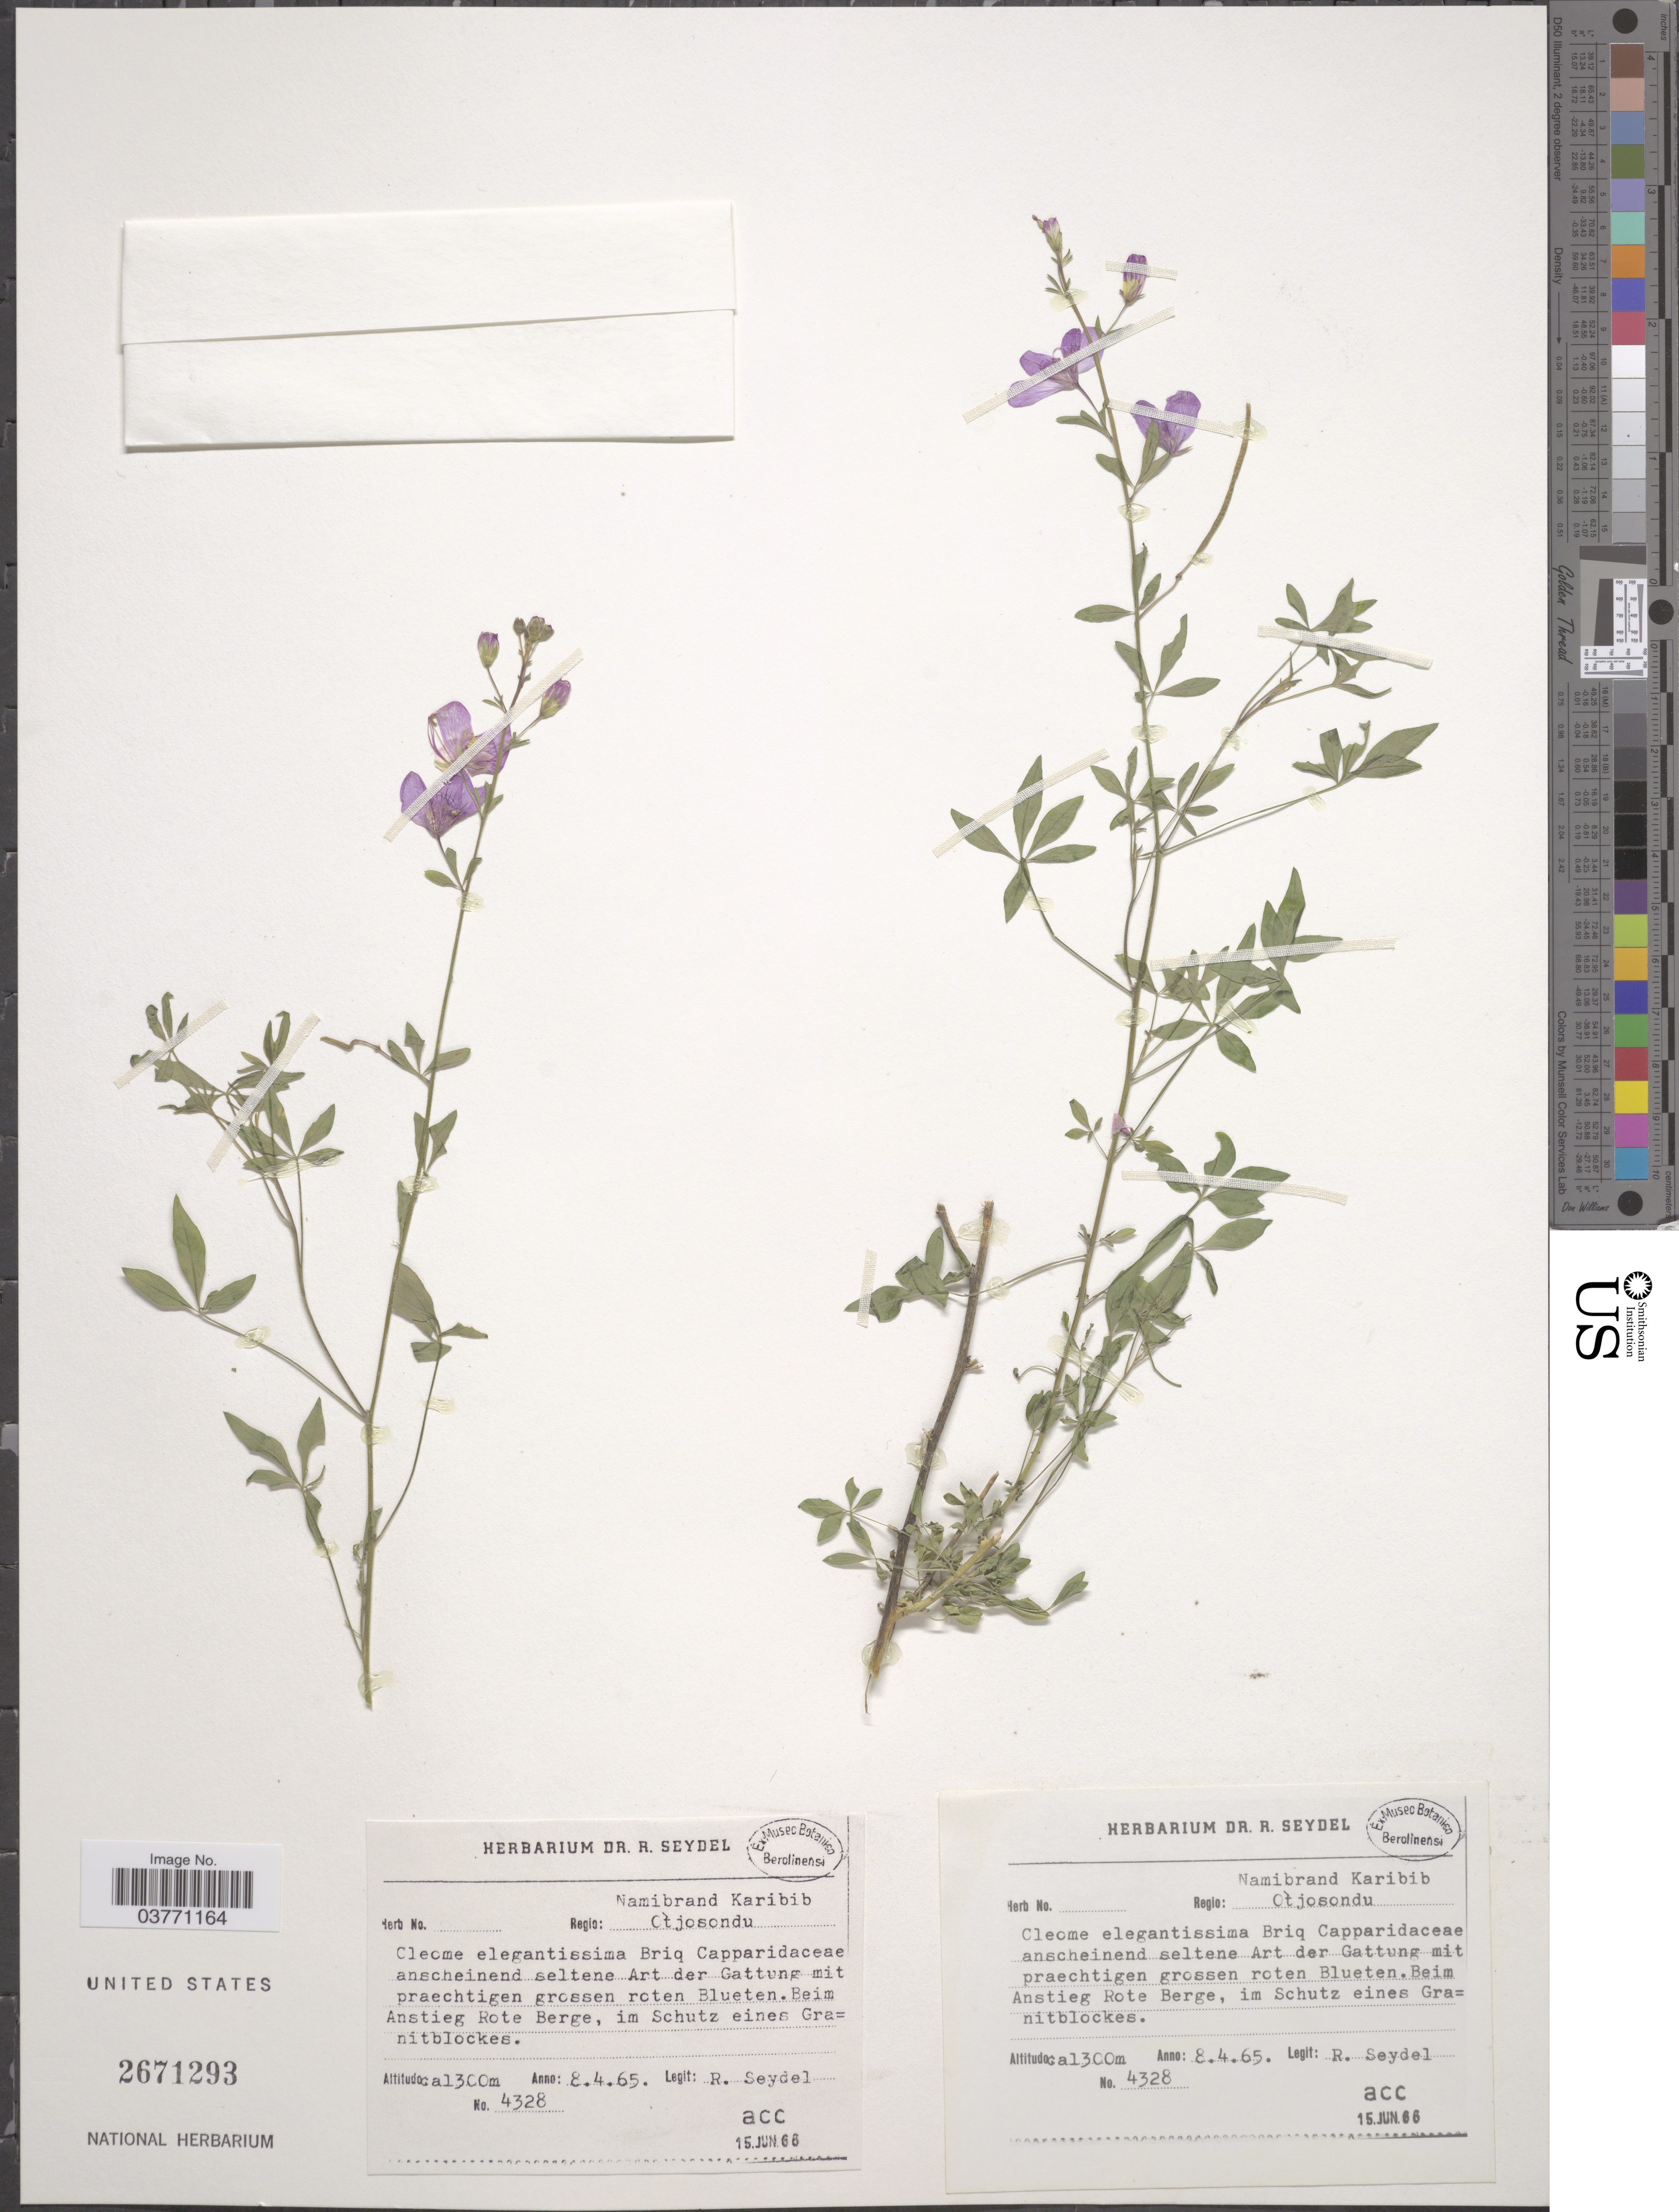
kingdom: Plantae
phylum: Tracheophyta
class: Magnoliopsida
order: Brassicales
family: Cleomaceae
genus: Sieruela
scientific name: Sieruela elegantissima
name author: (Briq.) Roalson & J.C. Hall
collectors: R. Seydel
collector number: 4328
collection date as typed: Transcribed d/m/y: 8/4/65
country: Namibia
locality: Namibrand Karibib. Regio: Otjosondu. Beim Anstieg Rote Berge, im Schutz eines Granitblockes.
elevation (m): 1300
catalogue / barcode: US 2671293